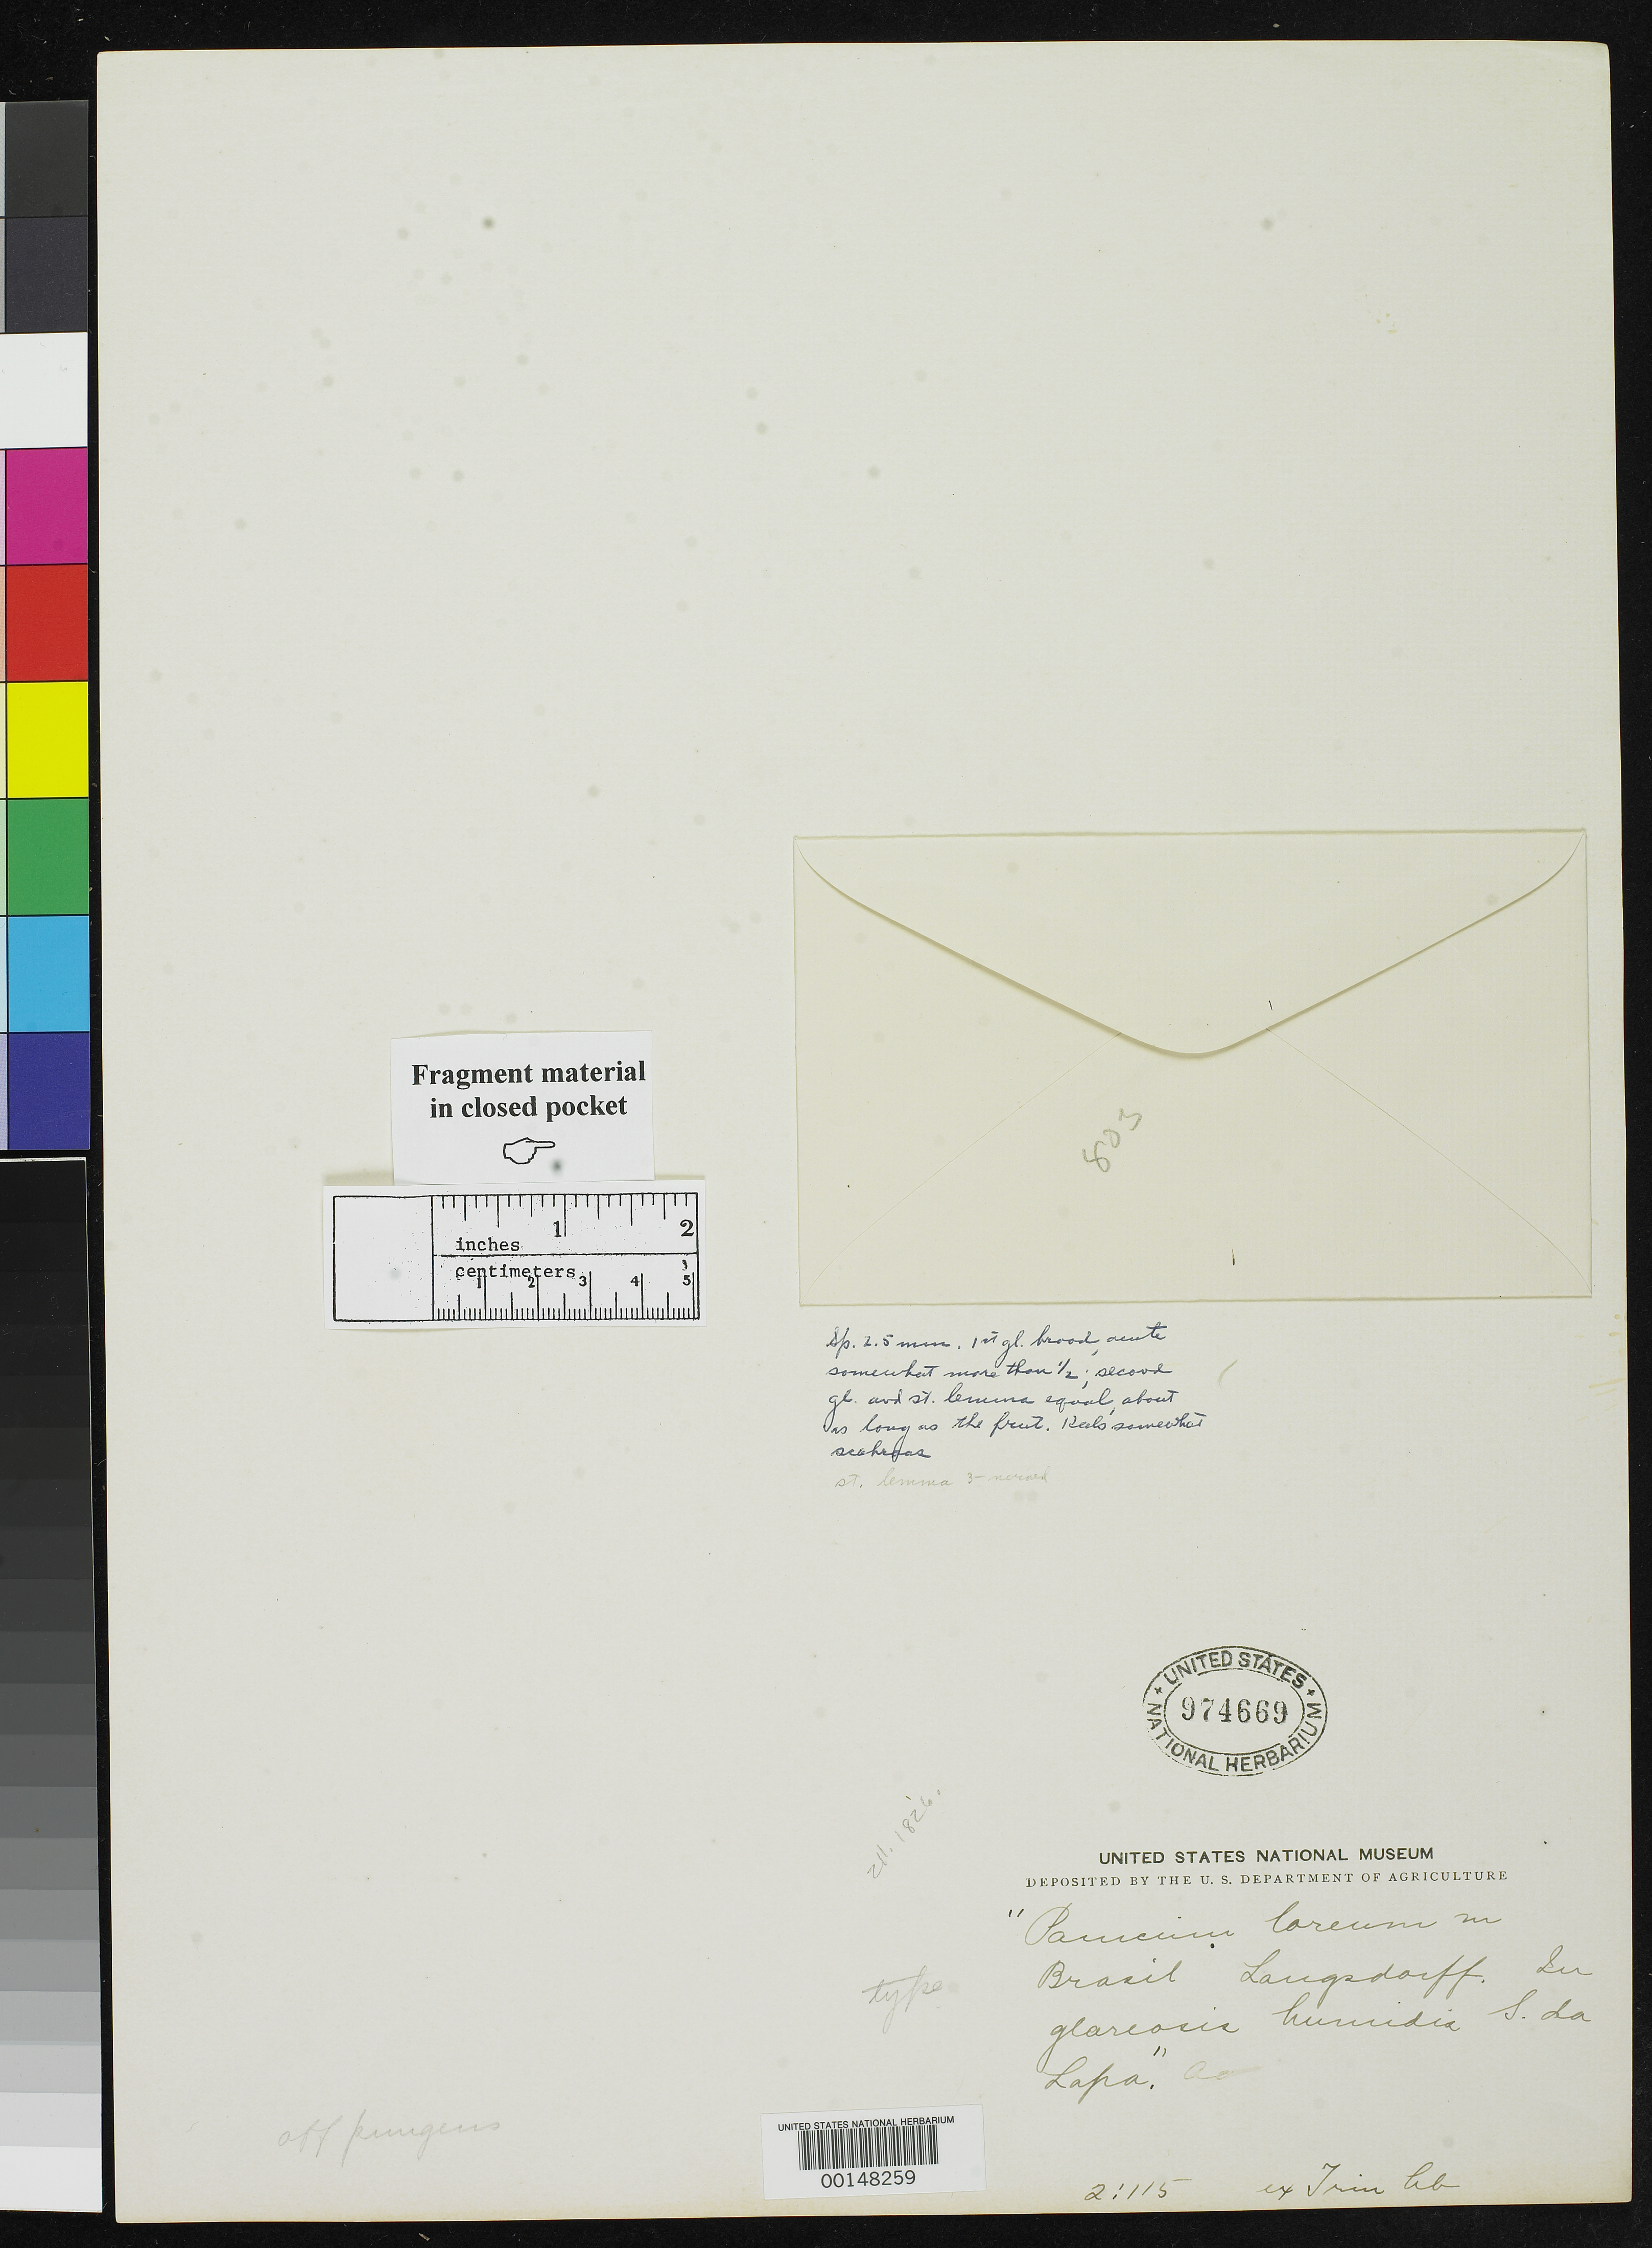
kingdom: Plantae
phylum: Tracheophyta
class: Liliopsida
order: Poales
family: Poaceae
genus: Panicum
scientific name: Panicum loreum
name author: Trin.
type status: Type Fragment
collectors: G. H. von Langsdorff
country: Brazil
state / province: Minas Gerais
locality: Serra da Lapa.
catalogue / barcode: US 974669